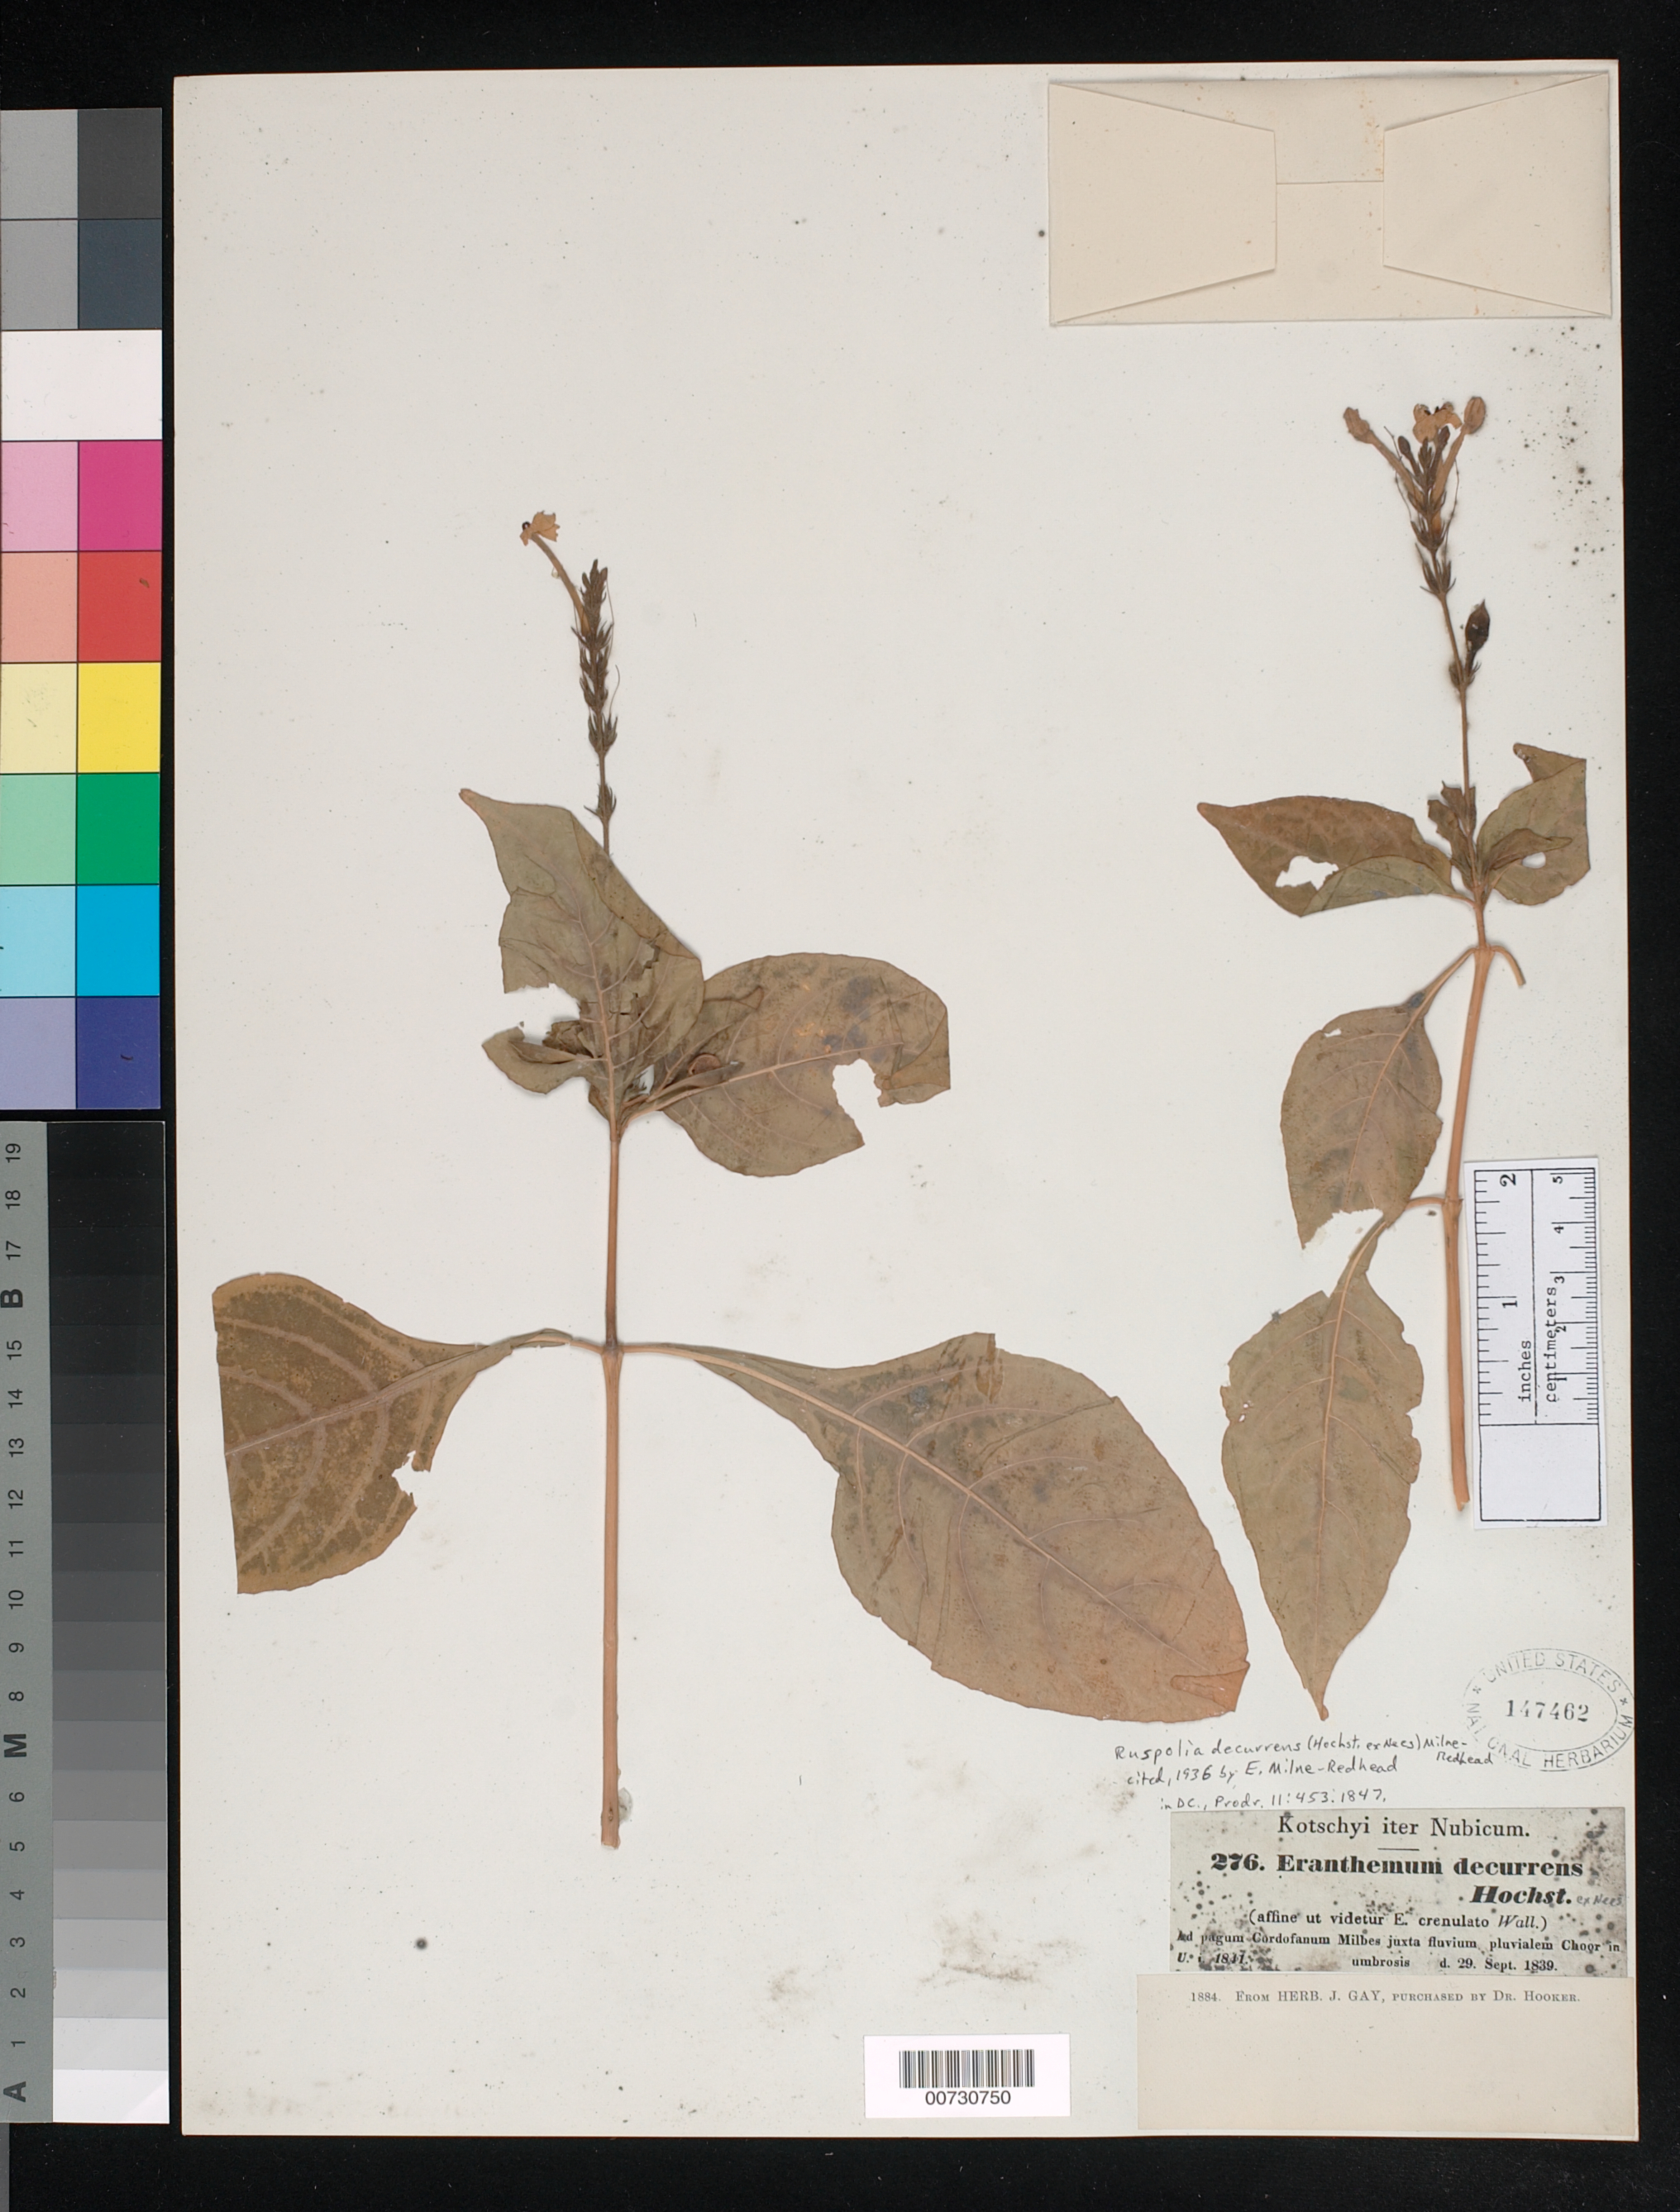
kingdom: Plantae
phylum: Tracheophyta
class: Magnoliopsida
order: Lamiales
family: Acanthaceae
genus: Eranthemum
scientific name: Eranthemum decurrans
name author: Hochst. ex Nees in A. DC.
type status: Isosyntype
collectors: K. G. Kotschy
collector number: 276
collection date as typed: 29 Sep 1839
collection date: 1839-09-29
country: Sudan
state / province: Ġharb Kurdufān / Janūb Kurdufān / Shamāl Kurdufān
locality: juxta fluvium pluvialum Choor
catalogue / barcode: US 147462